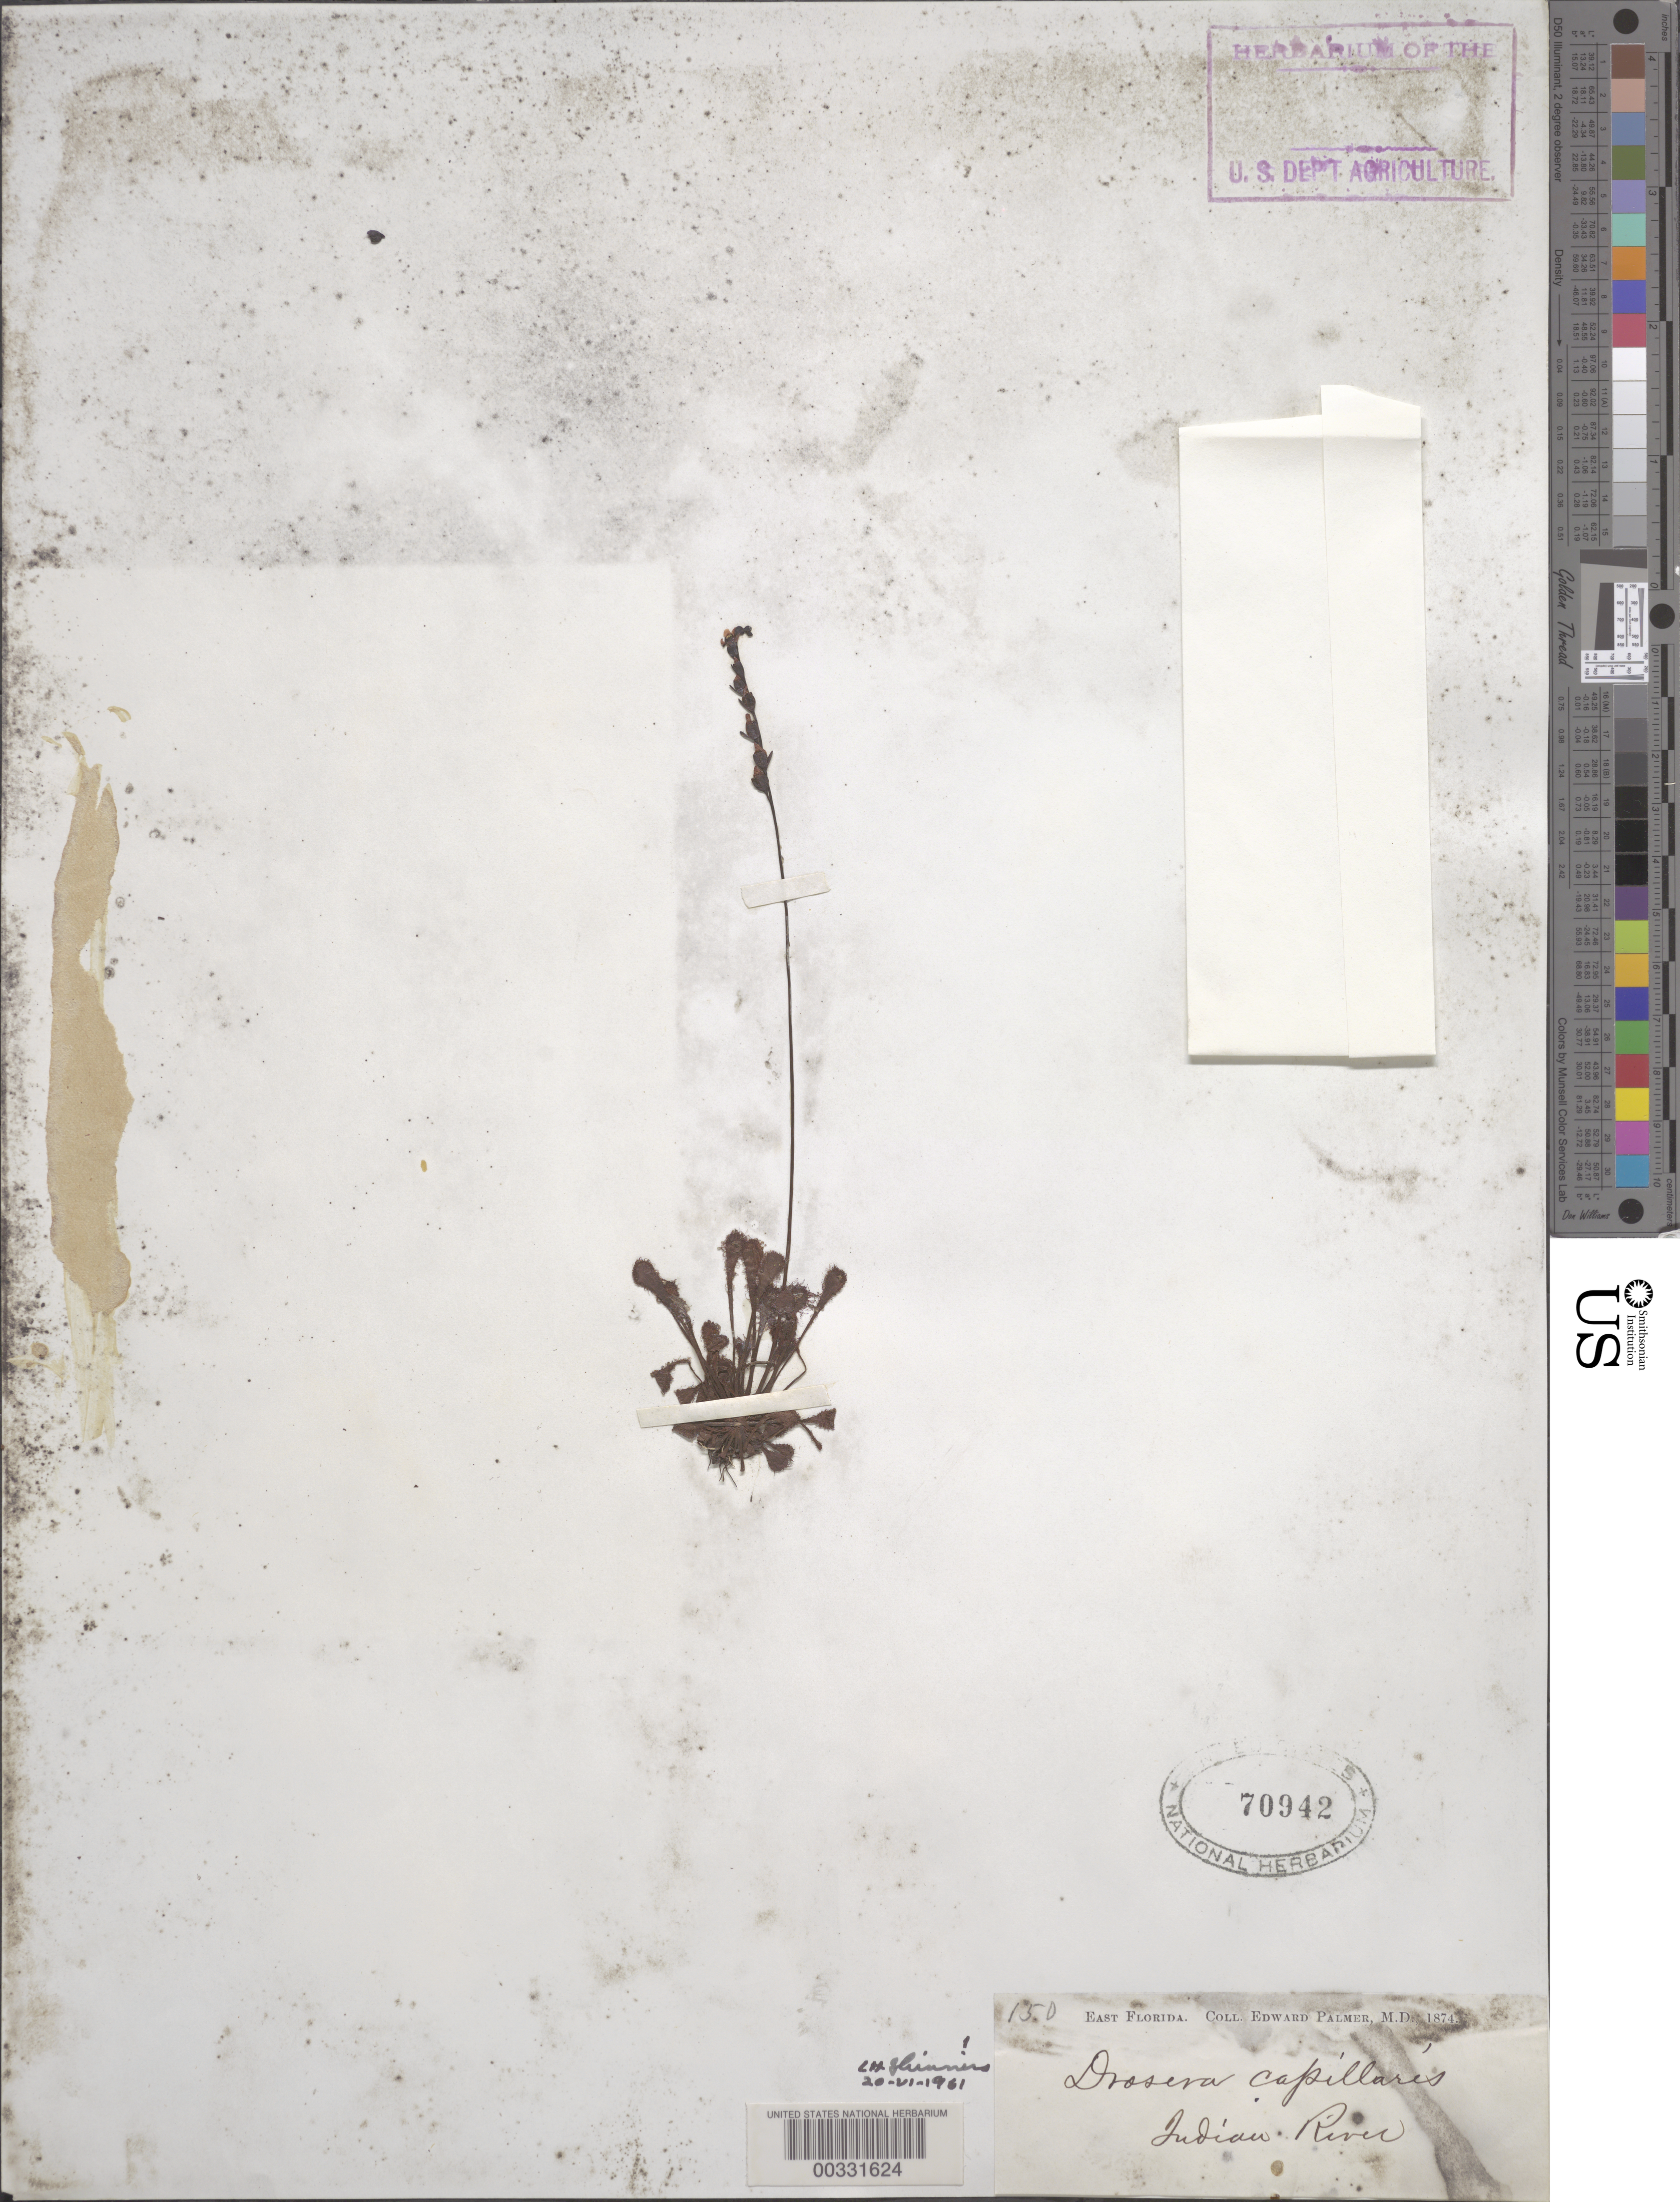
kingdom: Plantae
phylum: Tracheophyta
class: Magnoliopsida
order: Caryophyllales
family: Droseraceae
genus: Drosera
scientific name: Drosera capillaris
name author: Poir.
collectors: E. Palmer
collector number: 150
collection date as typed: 1874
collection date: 1874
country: United States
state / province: Florida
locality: East Florida, Indian River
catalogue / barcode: US 70942